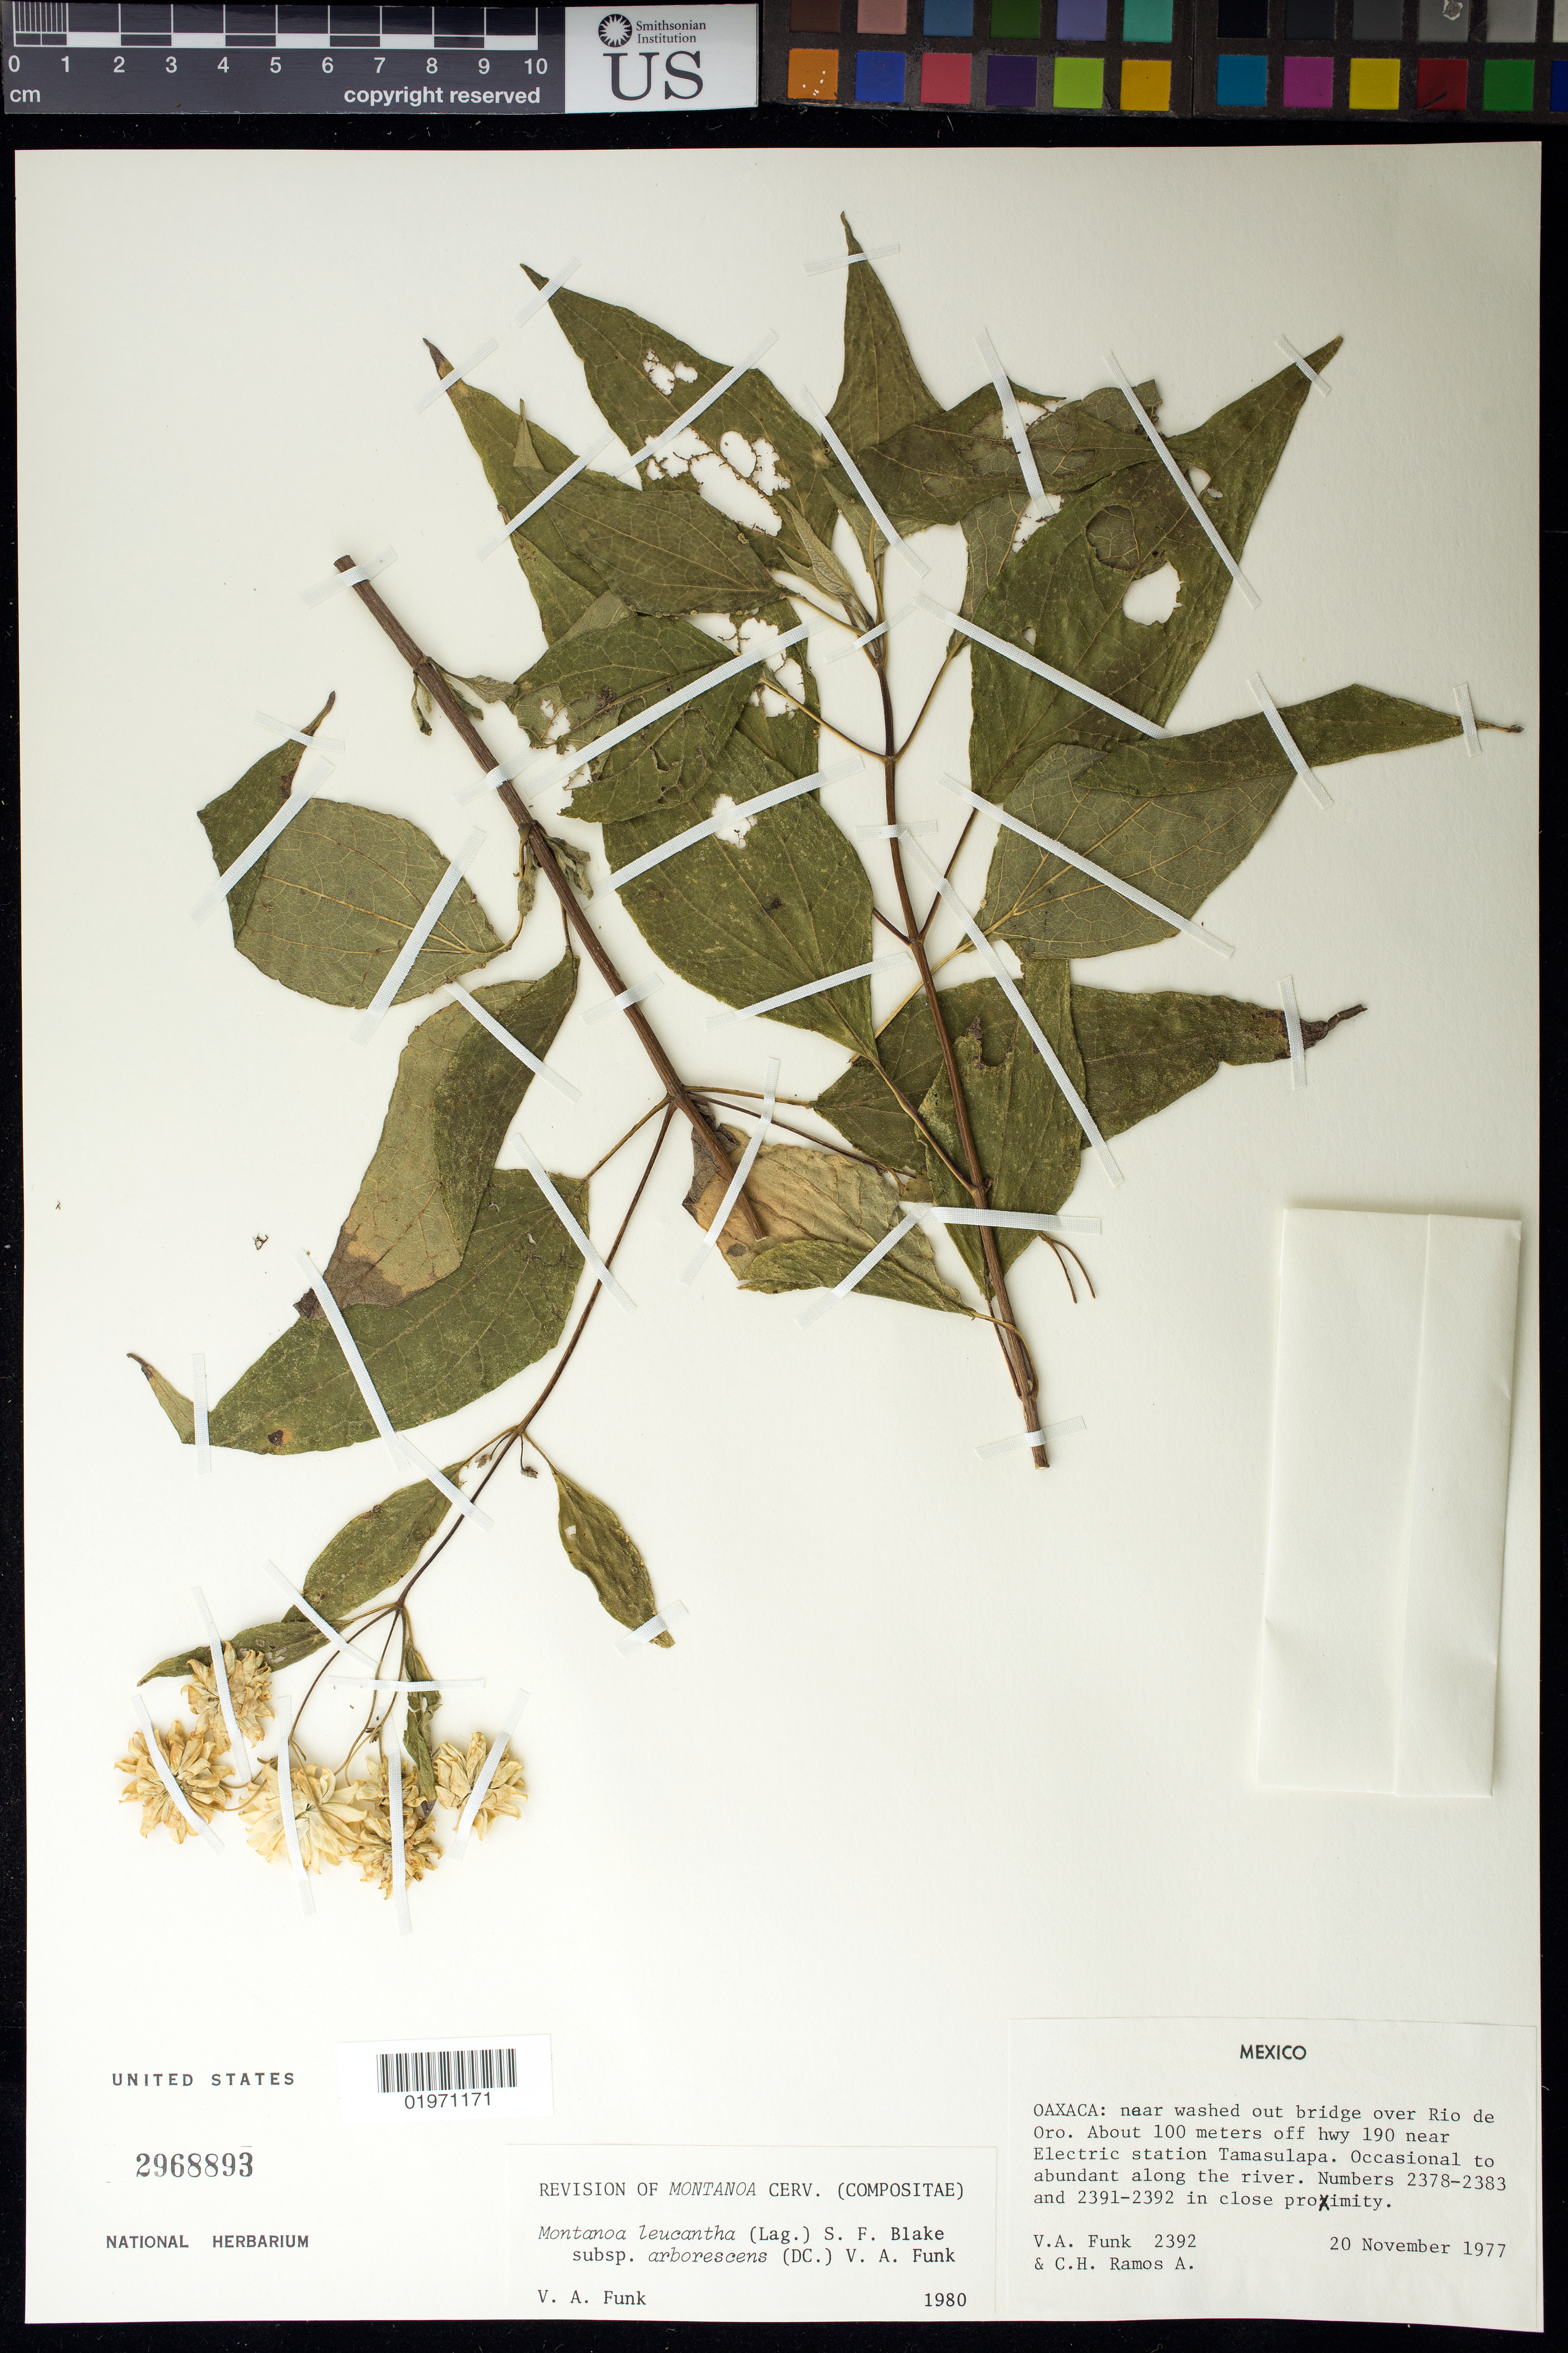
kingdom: Plantae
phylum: Tracheophyta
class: Magnoliopsida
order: Asterales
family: Asteraceae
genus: Montanoa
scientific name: Montanoa leucantha subsp. arborescens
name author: (DC.) V.A. Funk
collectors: V. Funk & C. H. Ramos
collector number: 2392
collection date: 1977-11-20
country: Mexico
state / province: Oaxaca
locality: Near washed out bridge over Rio de Oro. About 100 meters off hwy 190 near Elect. station Tamasulapa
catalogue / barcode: US 2968893